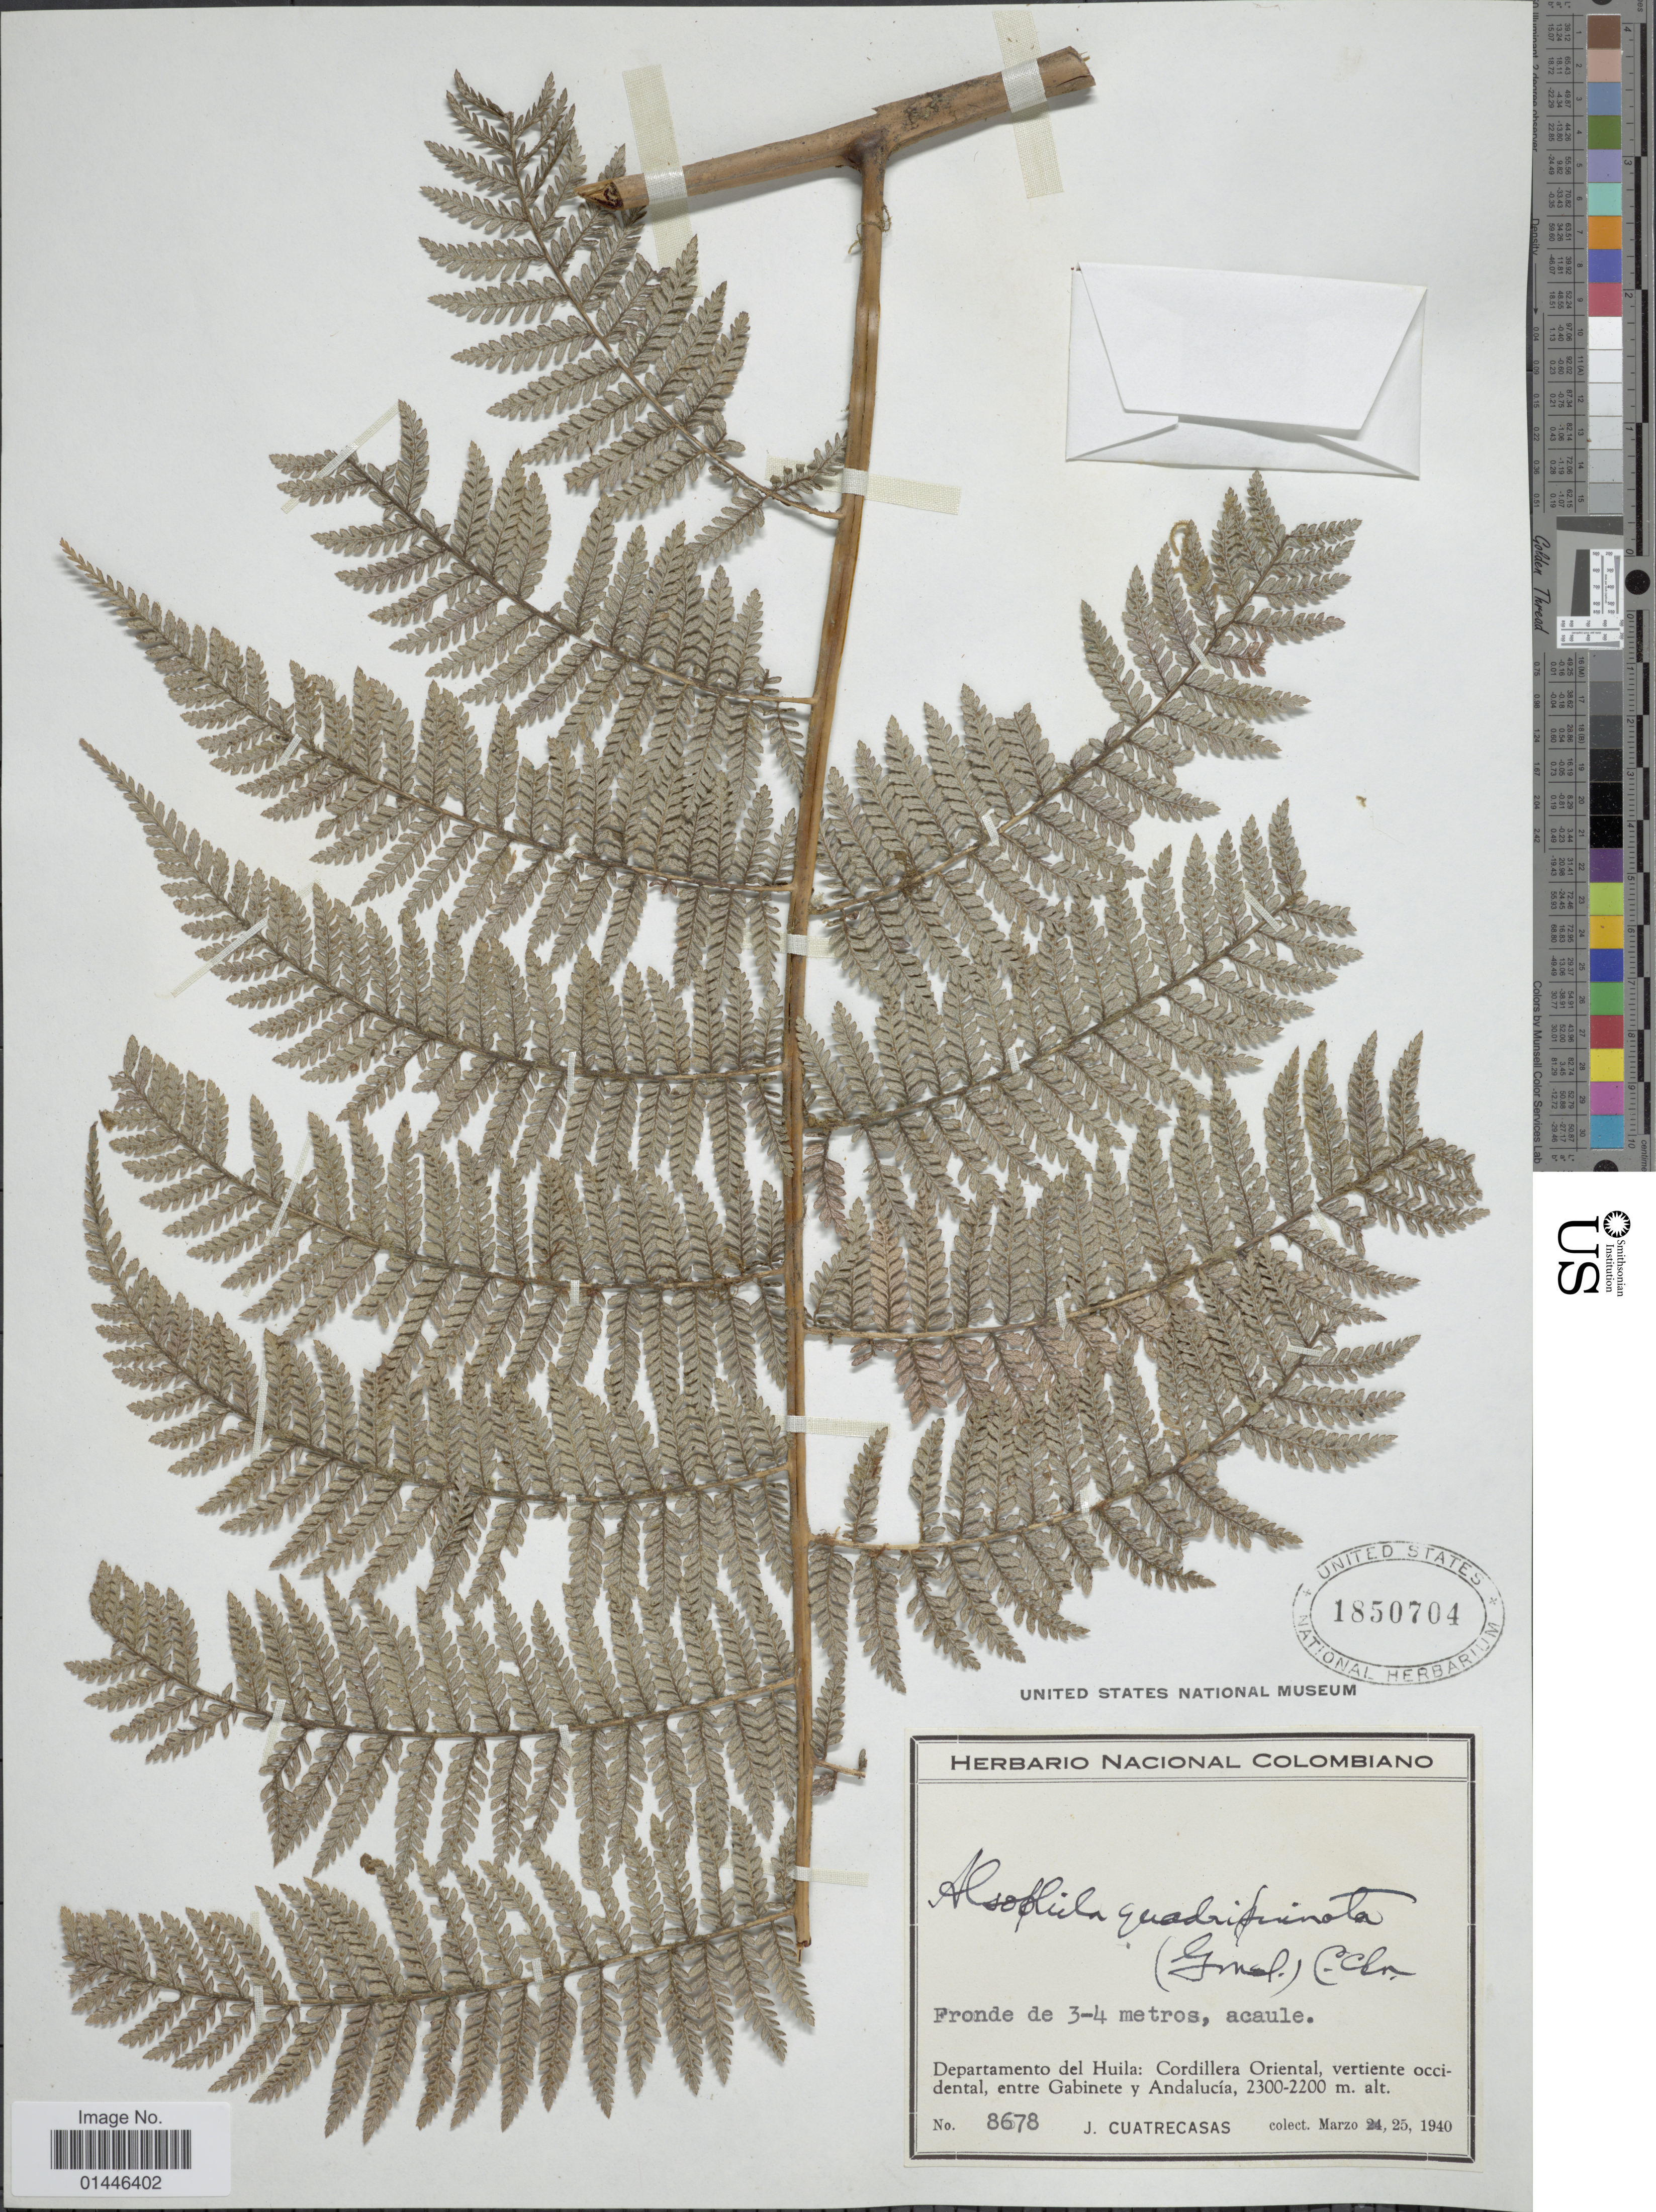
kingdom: Plantae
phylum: Tracheophyta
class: Polypodiopsida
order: Cyatheales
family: Dicksoniaceae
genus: Lophosoria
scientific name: Lophosoria quadripinnata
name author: (J.F. Gmel.) C. Chr.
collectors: J. Cuatrecasas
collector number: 8678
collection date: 1940-03-25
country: Colombia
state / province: Huila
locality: Cordillera Oriental, vertiente occidental, entre Gabinete y Andalucía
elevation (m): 2200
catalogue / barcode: US 1850704